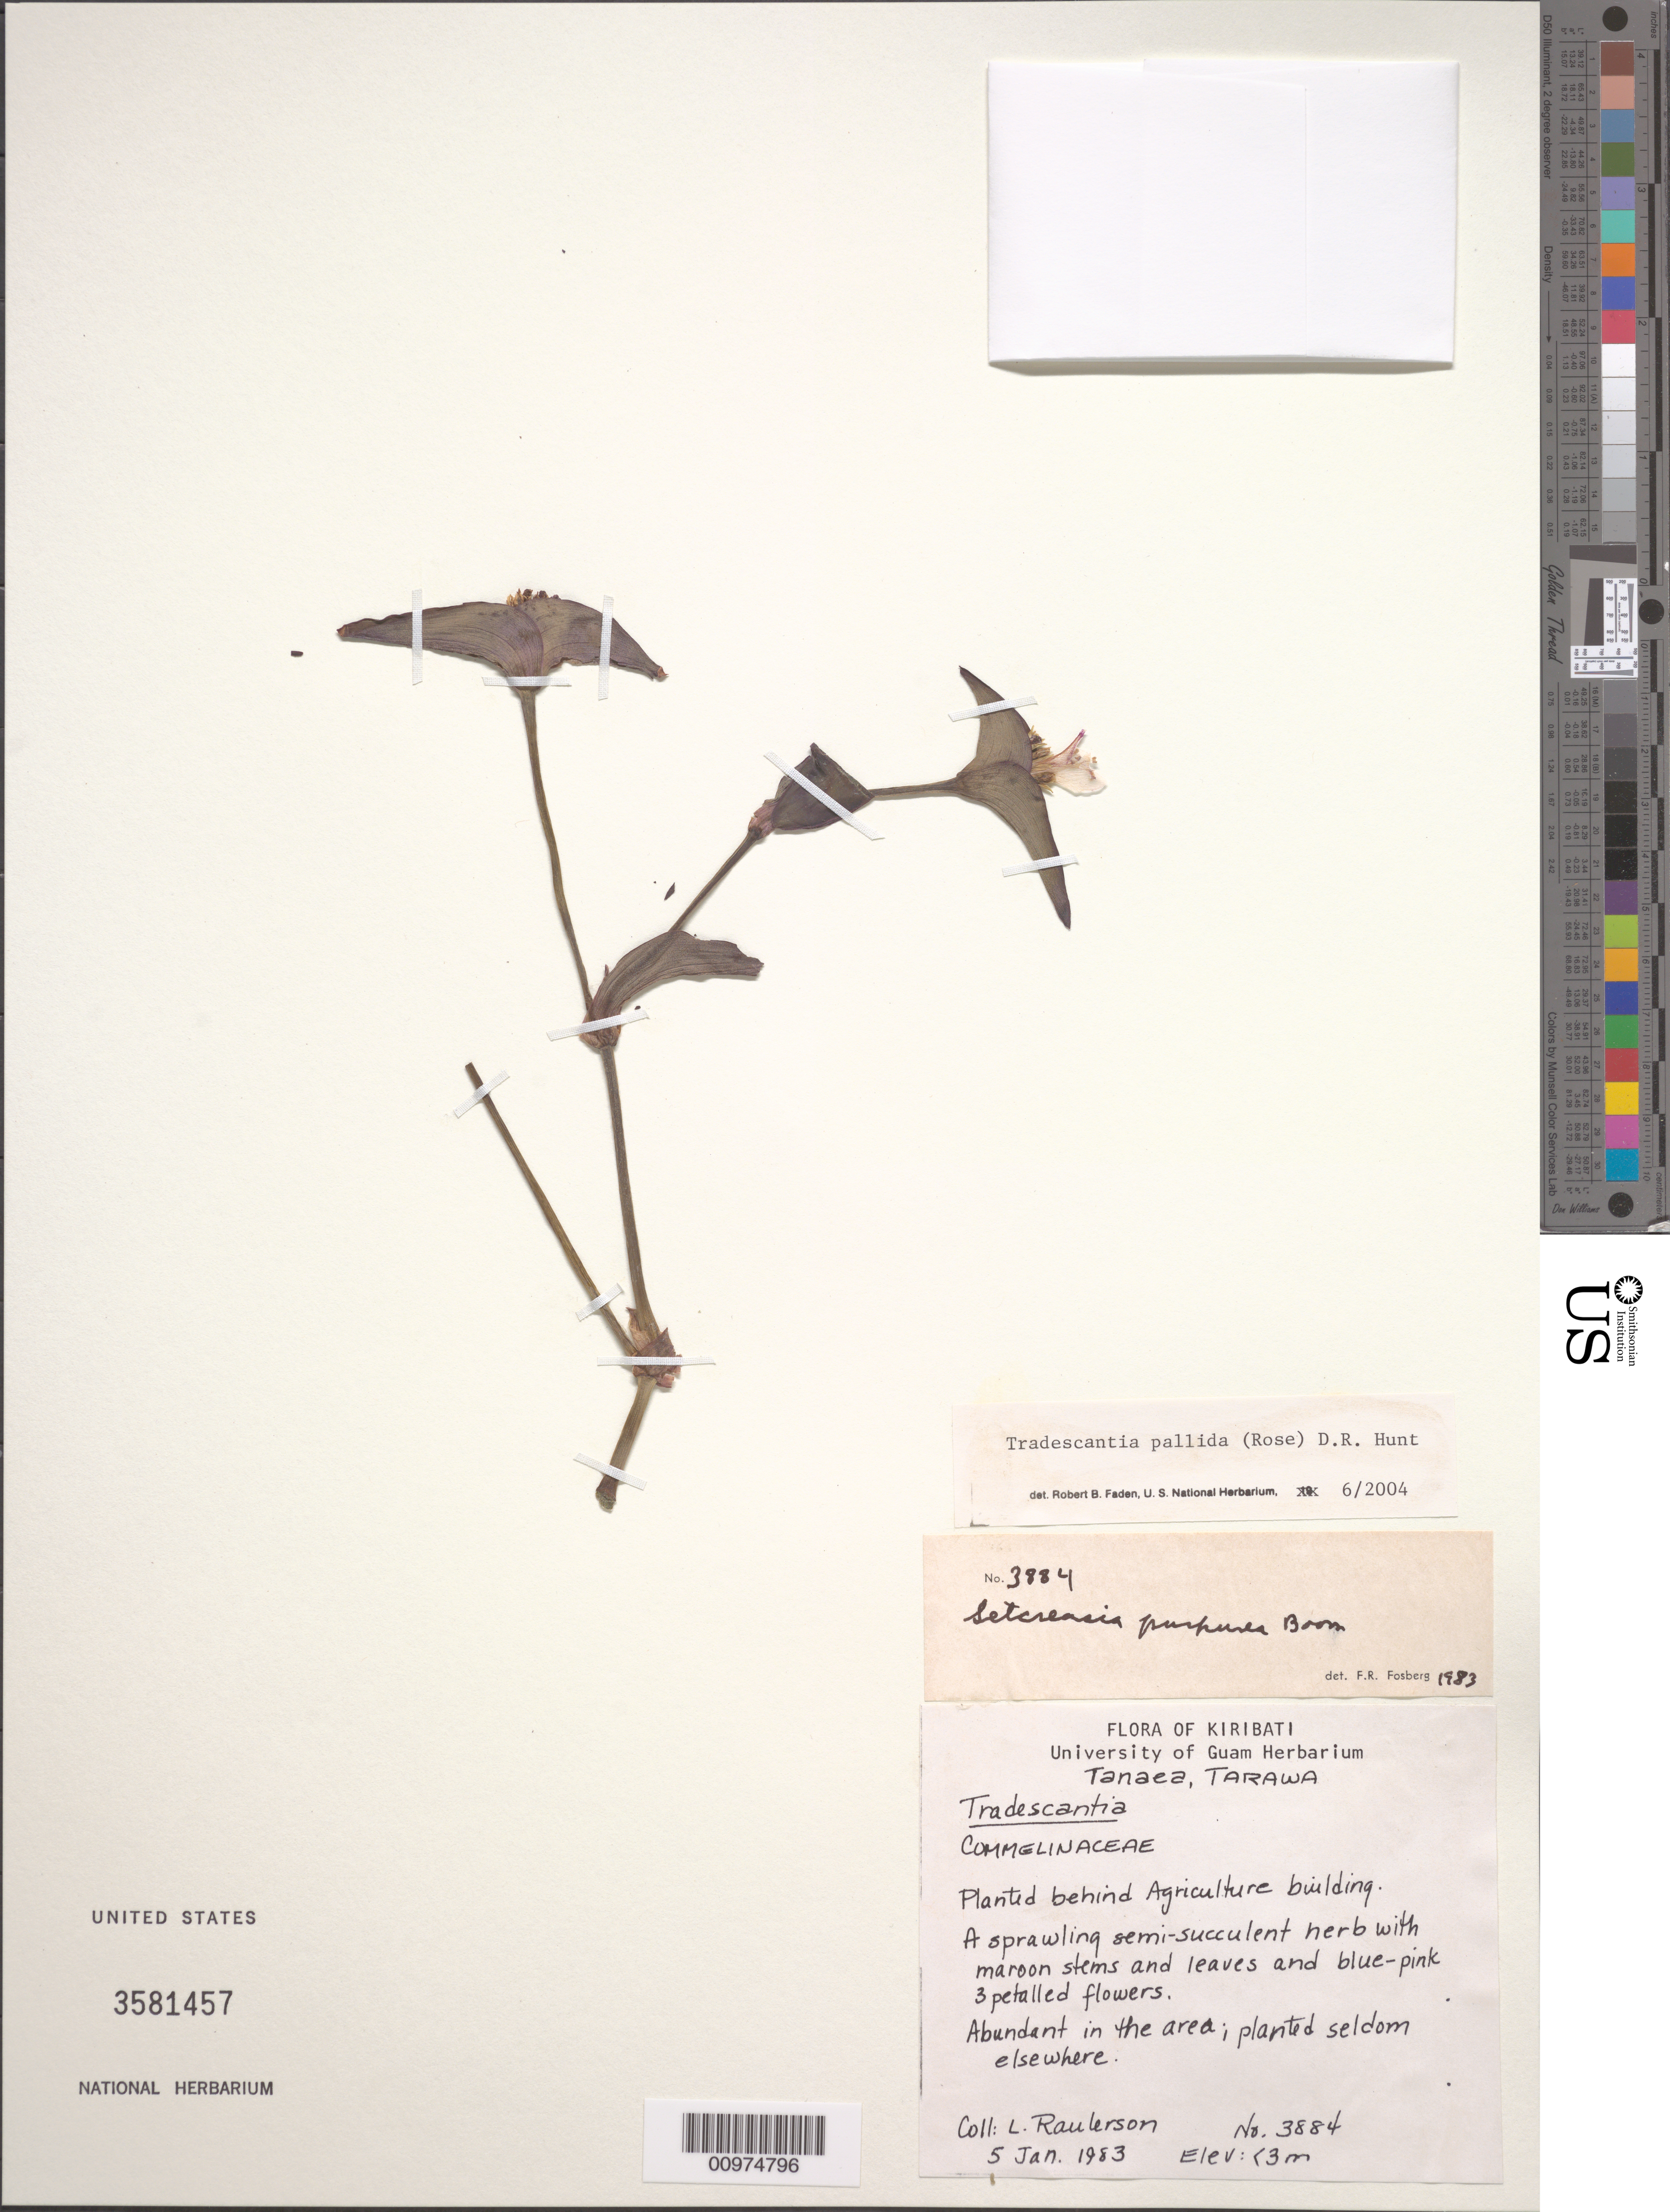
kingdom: Plantae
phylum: Tracheophyta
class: Liliopsida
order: Commelinales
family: Commelinaceae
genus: Tradescantia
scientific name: Tradescantia pallida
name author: (Rose) D.R. Hunt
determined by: Faden, Robert B., (US), Smithsonian Institution - National Museum of Natural History (UNITED STATES)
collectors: L. Raulerson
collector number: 3884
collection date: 1983-01-05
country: Kiribati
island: Tarawa Atoll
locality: Tanaea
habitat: Planted behind Agriculture building. Abundant in the area; planted seldom elsewhere.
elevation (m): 3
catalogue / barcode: US 3581457